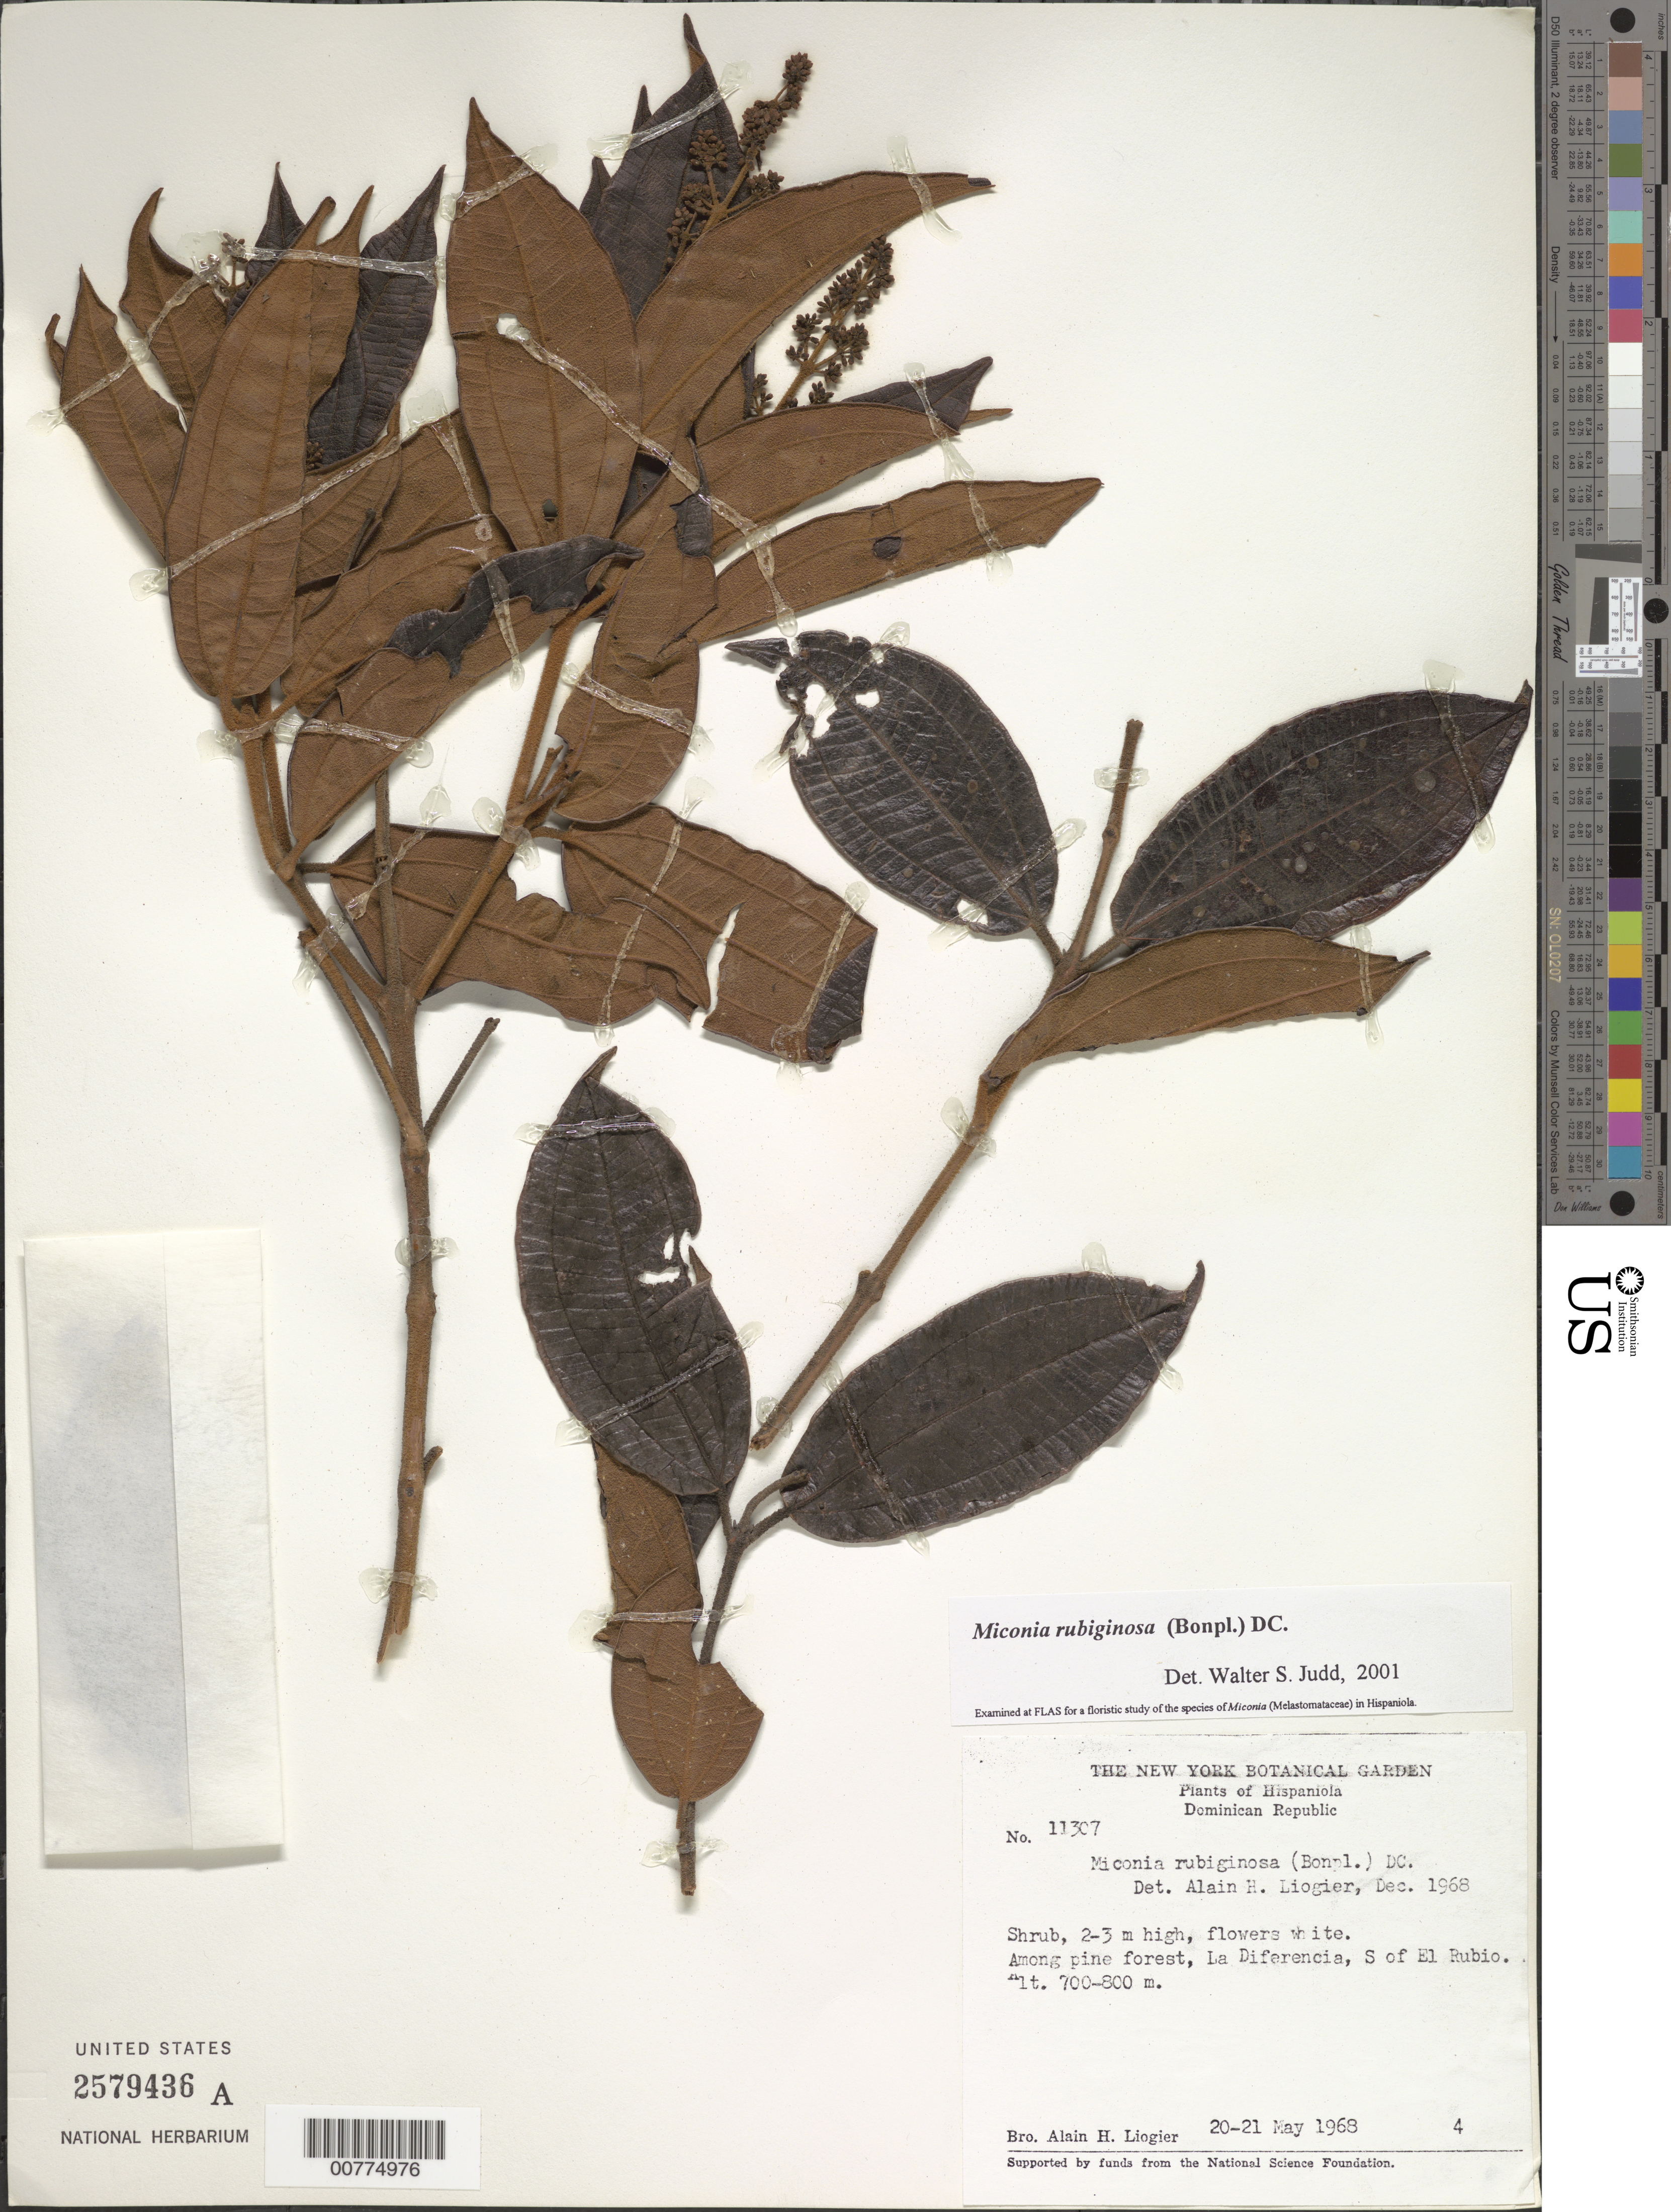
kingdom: Plantae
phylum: Tracheophyta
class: Magnoliopsida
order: Myrtales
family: Melastomataceae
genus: Miconia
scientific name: Miconia rubiginosa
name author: (Bonpl.) DC.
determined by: Judd, Walter S.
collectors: A. H. Liogier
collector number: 11307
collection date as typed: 20 May 1968 to 21 May 1968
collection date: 1968-05-20/1968-05-21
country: Dominican Republic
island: Hispaniola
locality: S of El Rubio, La Diferencia.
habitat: Among pine forest.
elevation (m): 700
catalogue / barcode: US 2579436A